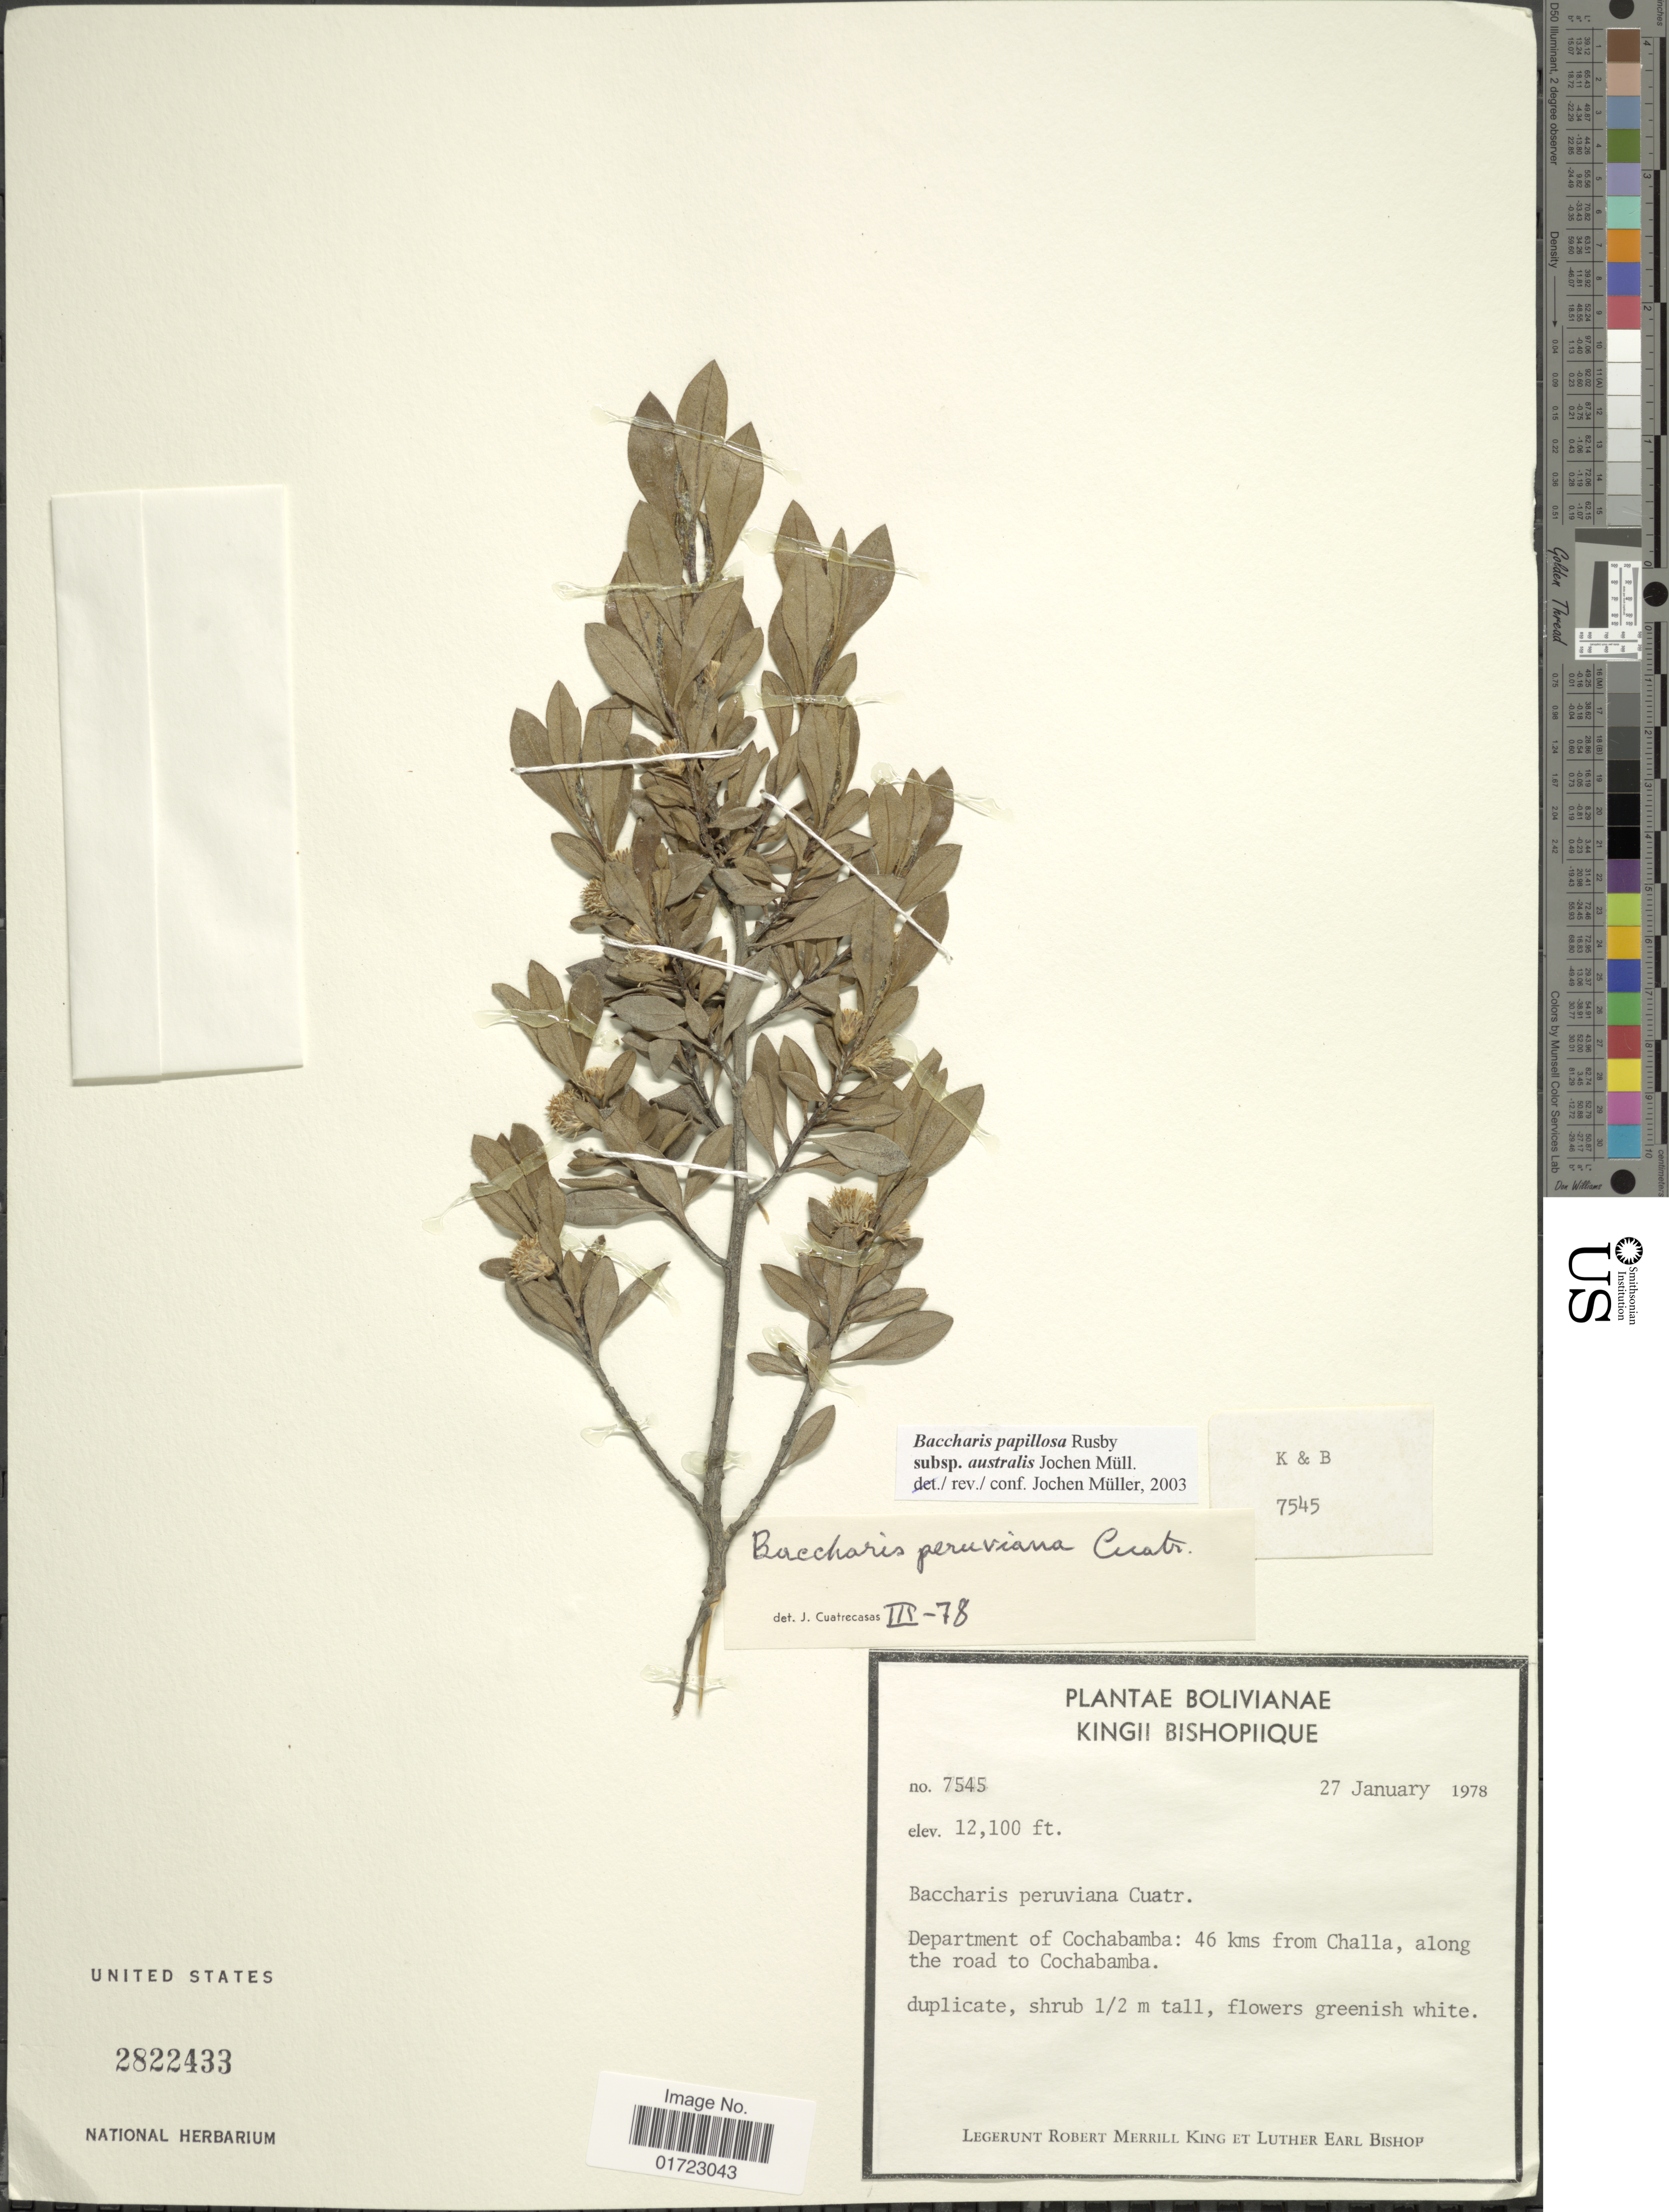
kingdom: Plantae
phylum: Tracheophyta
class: Magnoliopsida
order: Asterales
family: Asteraceae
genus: Baccharis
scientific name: Baccharis papillosa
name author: Rusby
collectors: R. M. King & L. E. Bishop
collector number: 7545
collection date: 1978-01-27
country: Bolivia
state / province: Cochabamba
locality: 46 kms from Challa, along the road to Cochabamba.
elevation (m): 3688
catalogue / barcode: US 2822433